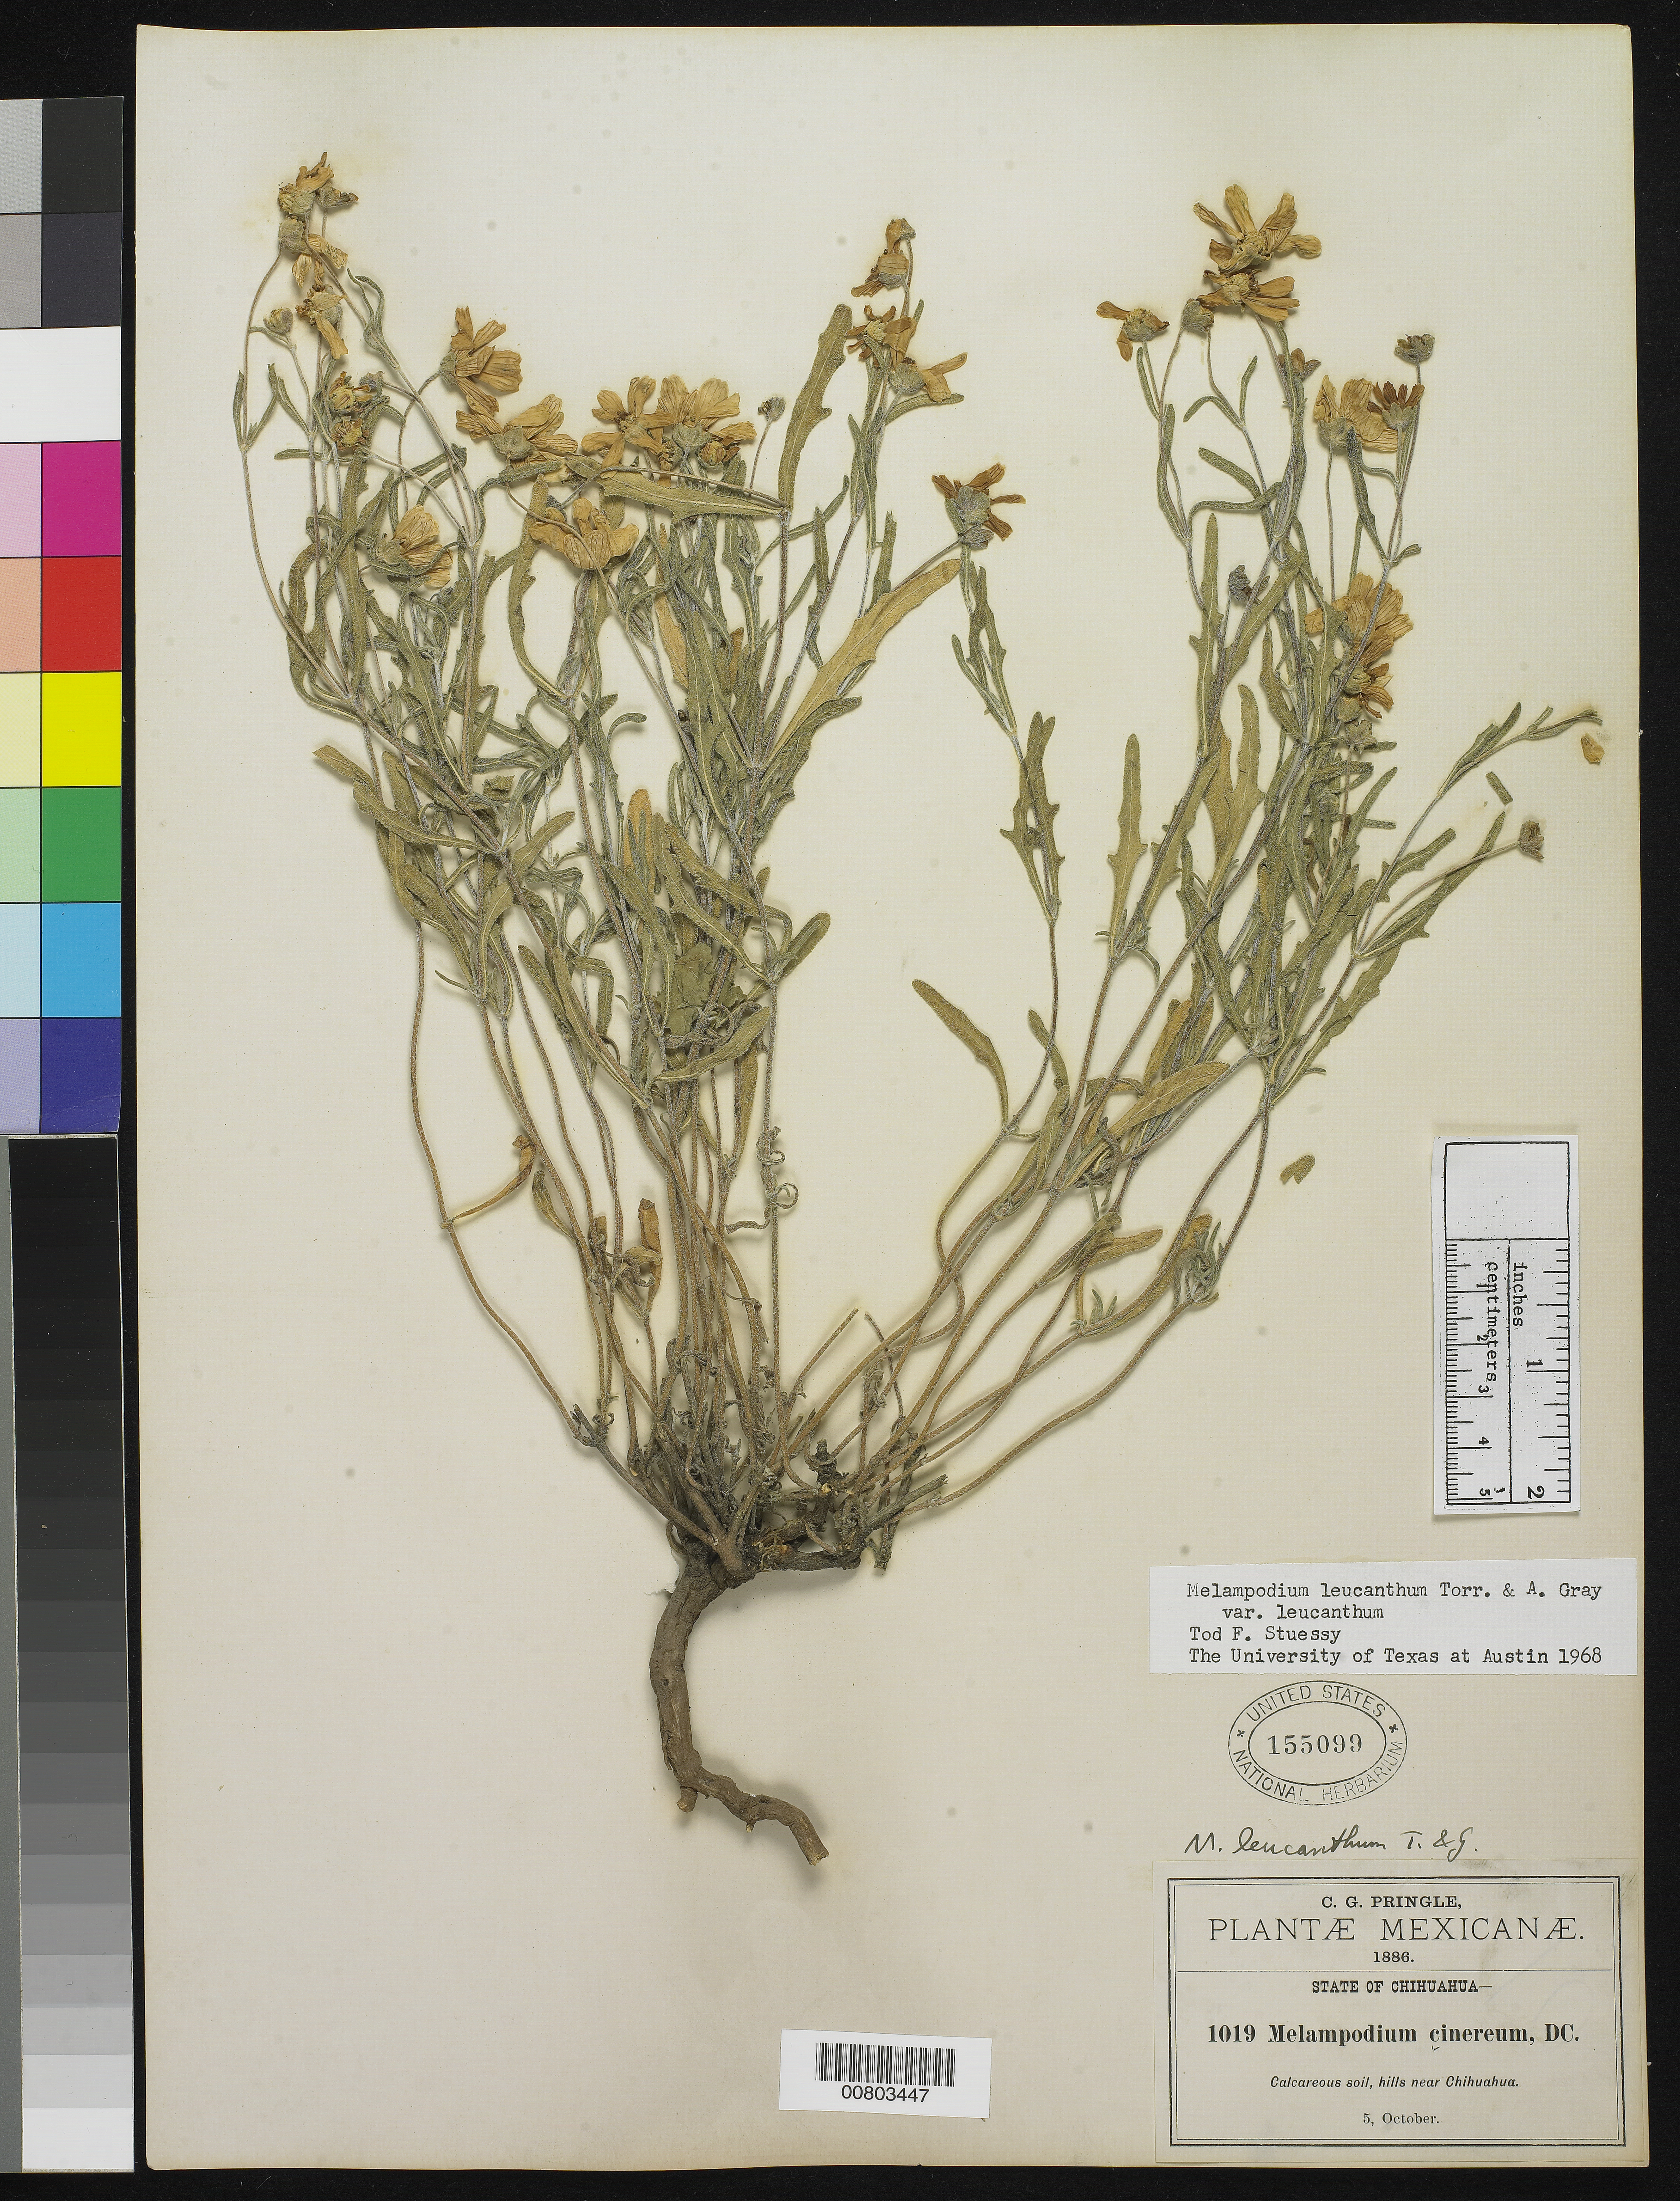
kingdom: Plantae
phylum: Tracheophyta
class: Magnoliopsida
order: Asterales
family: Asteraceae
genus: Melampodium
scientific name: Melampodium leucanthum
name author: Torr. & A. Gray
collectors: C. G. Pringle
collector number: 1019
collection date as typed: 05 Oct 1886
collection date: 1886-10-05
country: Mexico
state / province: Chihuahua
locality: Hills near Chihuahua.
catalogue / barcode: US 155099